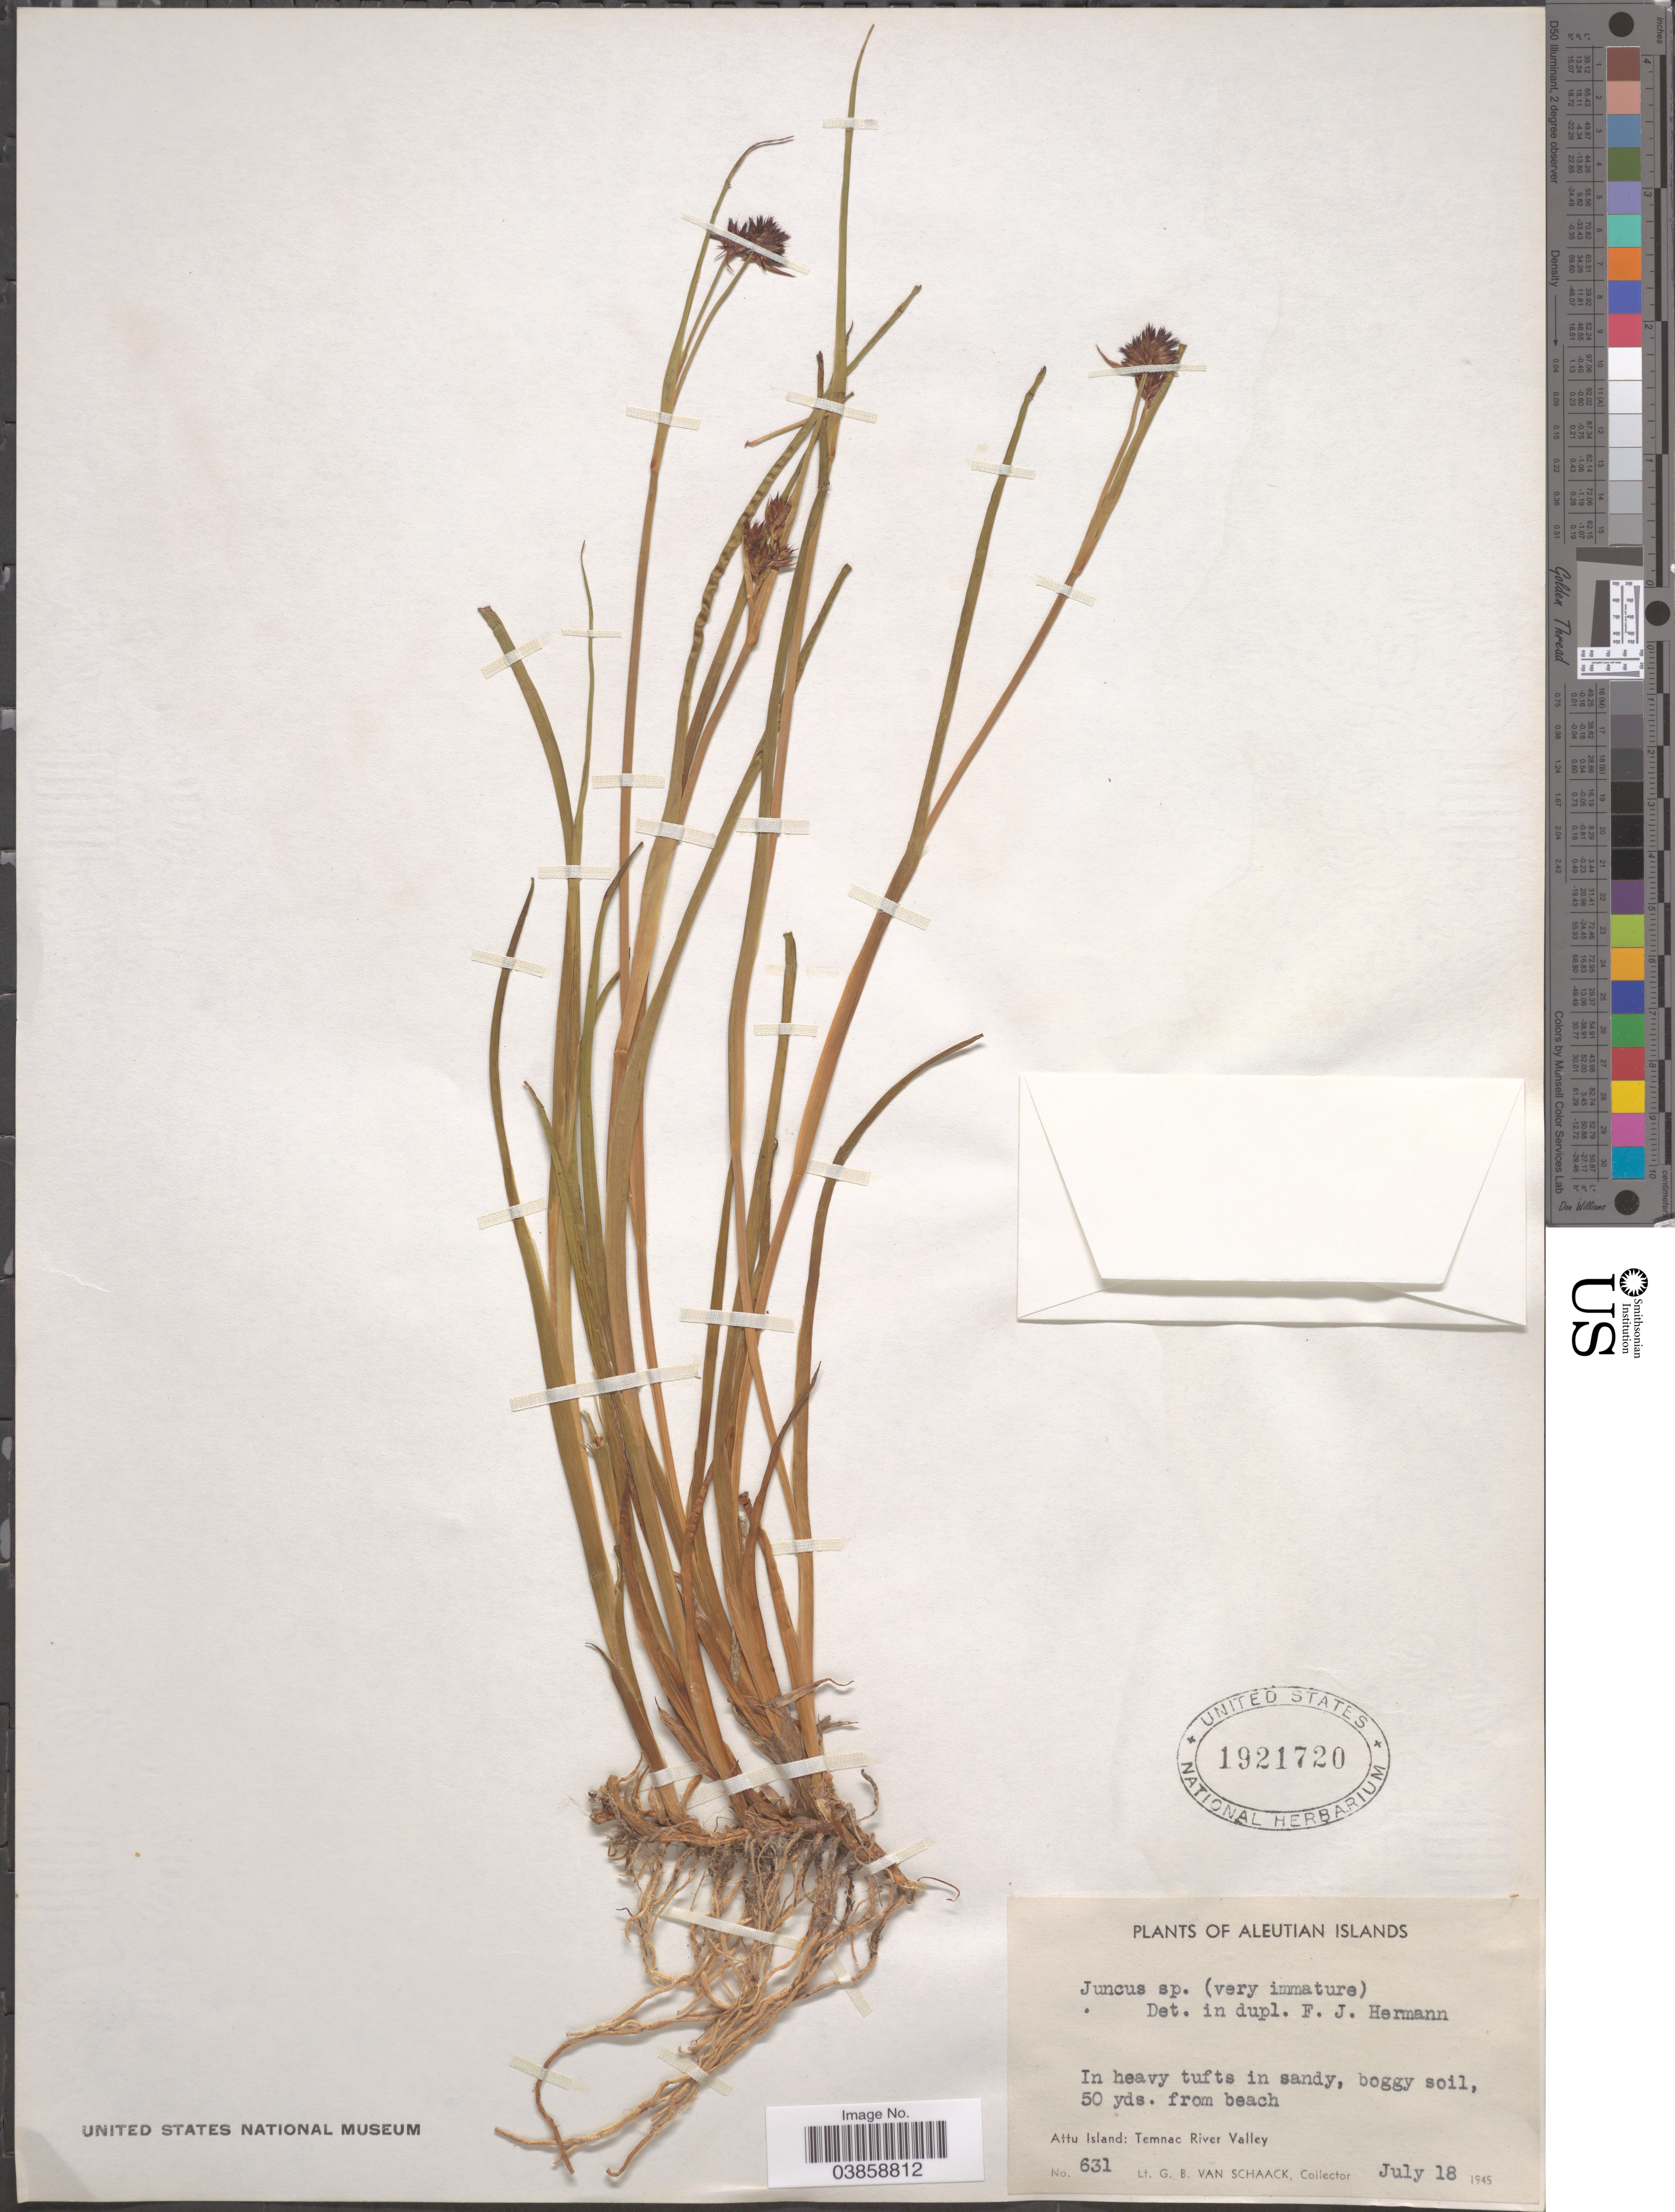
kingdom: Plantae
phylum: Tracheophyta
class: Liliopsida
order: Poales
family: Juncaceae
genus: Juncus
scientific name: Juncus sp.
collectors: G. Van Schaack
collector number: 631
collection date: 1945-07-18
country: United States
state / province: Alaska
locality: Aleutian Islands. 50 yds. from beach. Attu Island: Temnac River Valley.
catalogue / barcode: US 1921720